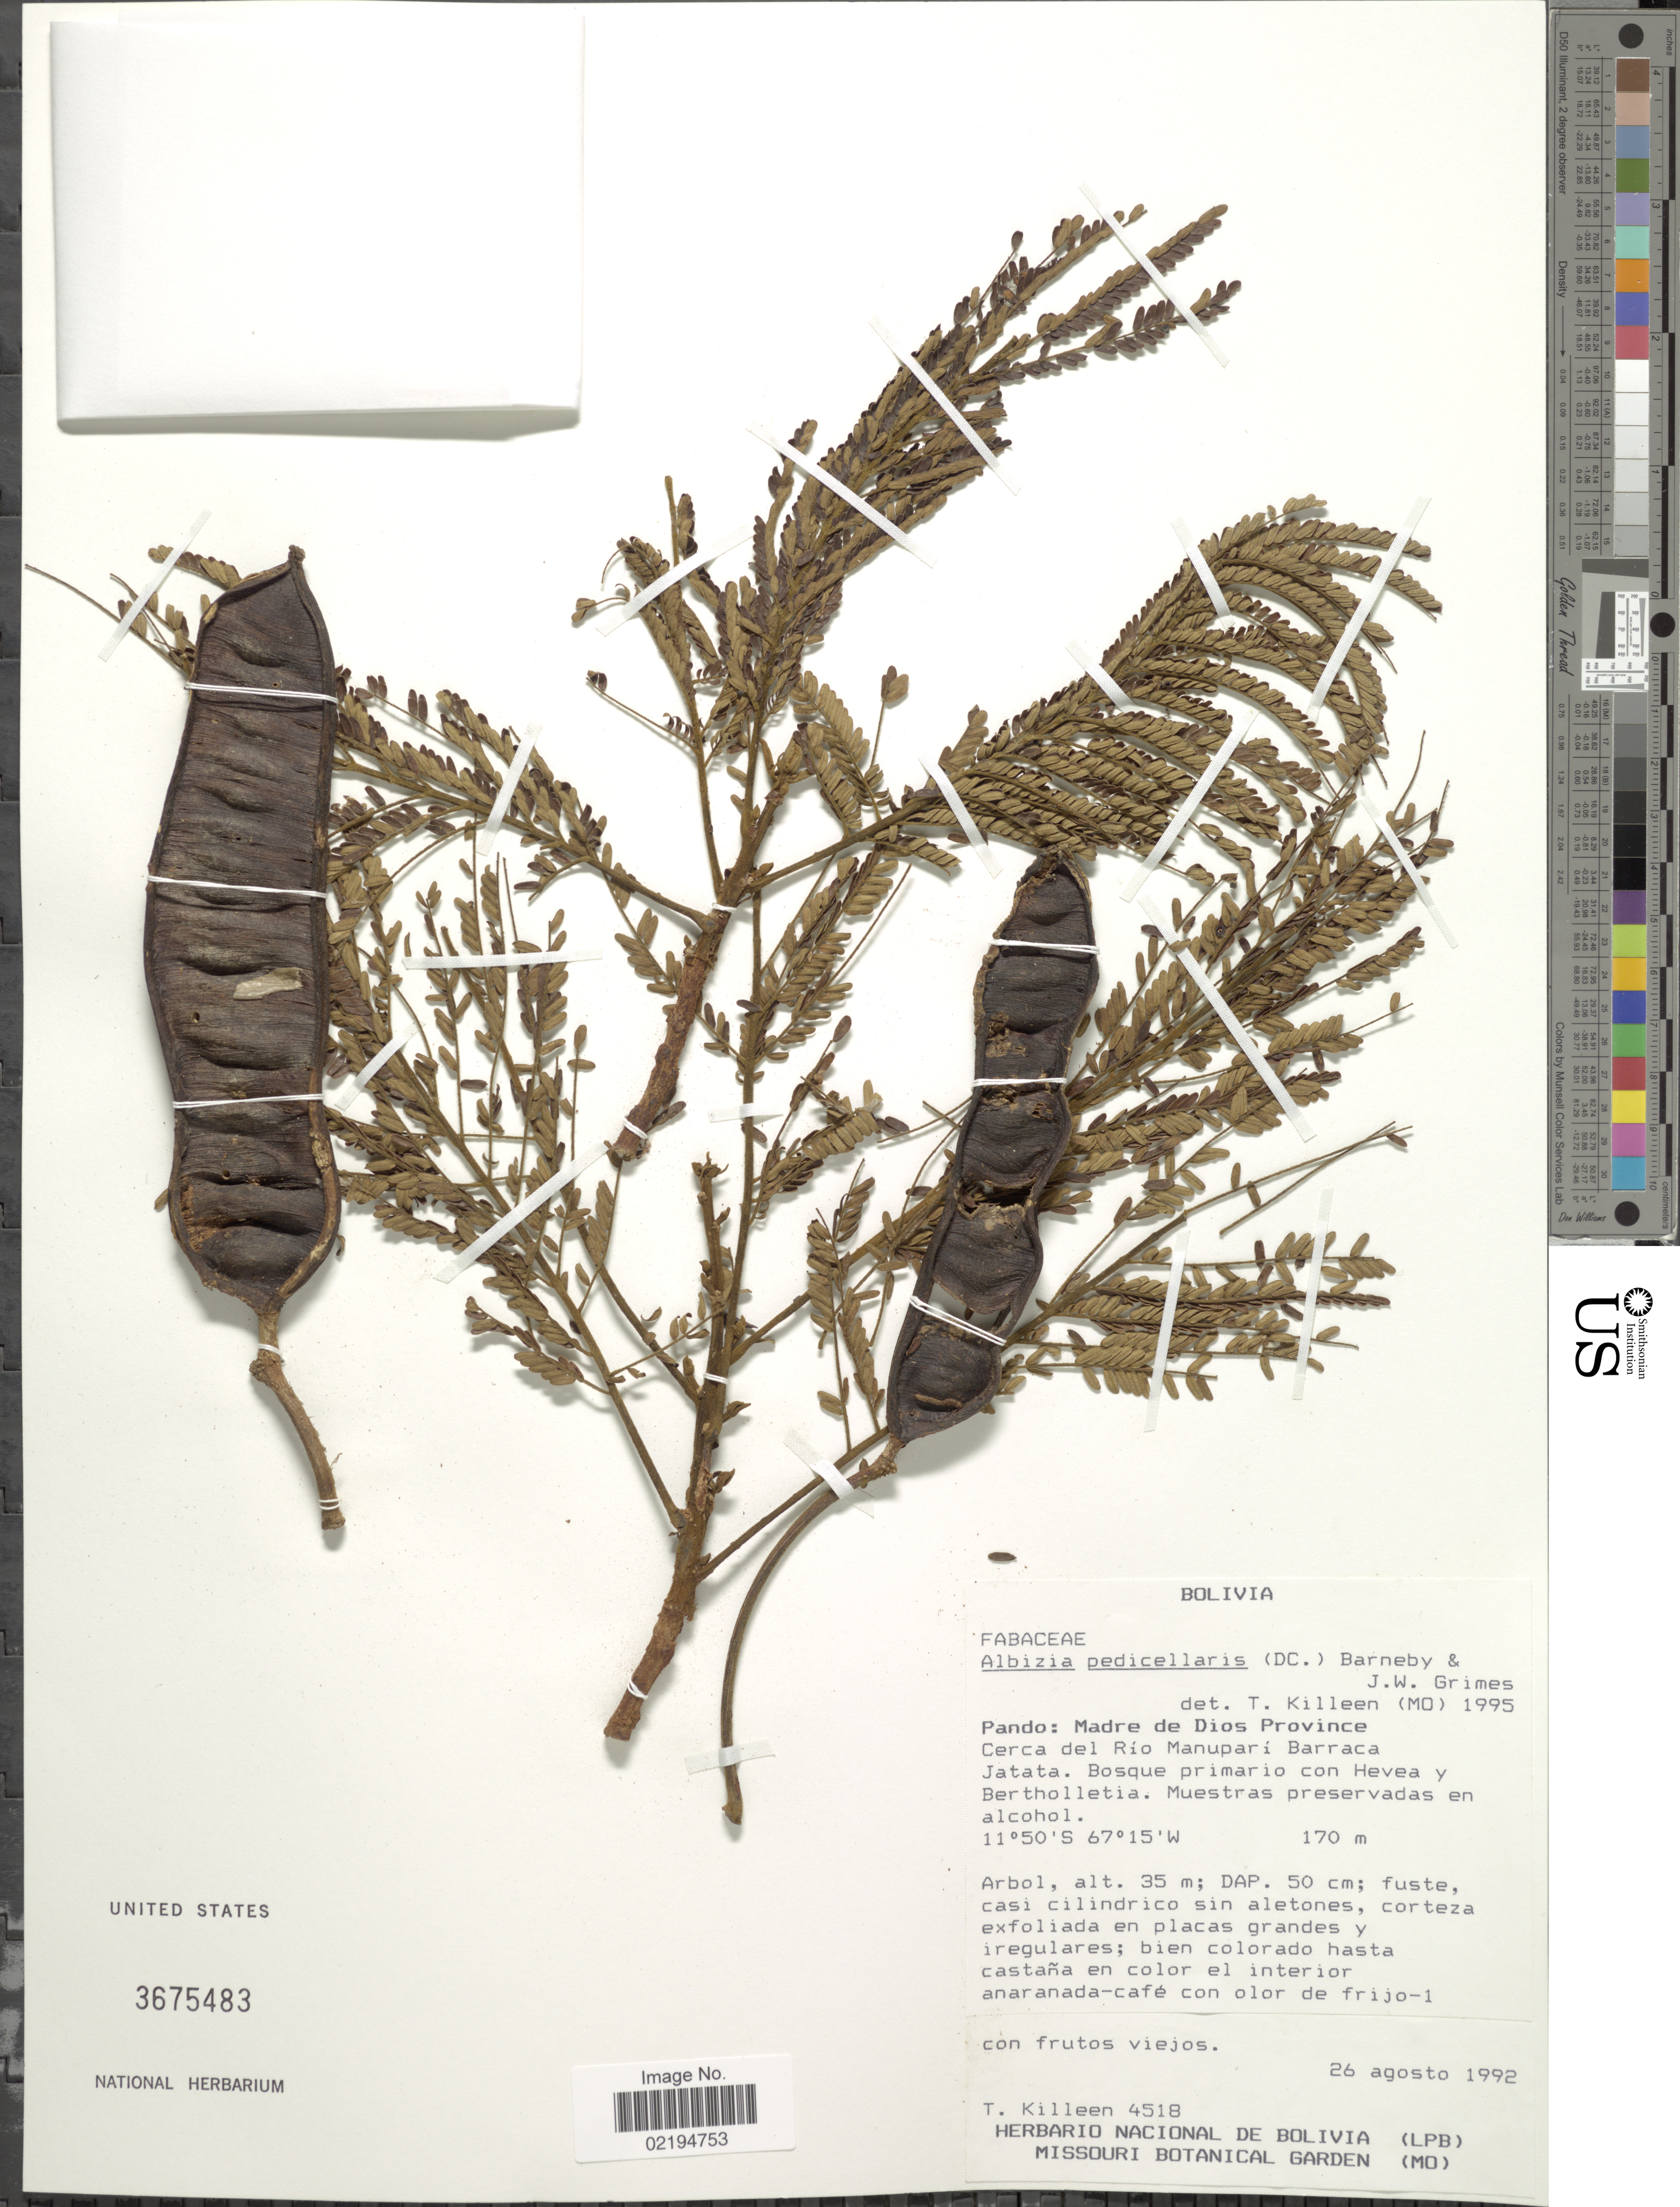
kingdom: Plantae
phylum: Tracheophyta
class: Magnoliopsida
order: Fabales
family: Fabaceae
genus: Hydrochorea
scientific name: Hydrochorea pedicellaris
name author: (DC.) M.V.B. Soares et al.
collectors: T. J. Killeen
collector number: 4518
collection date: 1992-08-26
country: Bolivia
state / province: Pando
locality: Madre de Dios Province, Cerca del Rio Manupari Barraca Jatata.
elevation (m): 170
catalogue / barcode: US 3675483